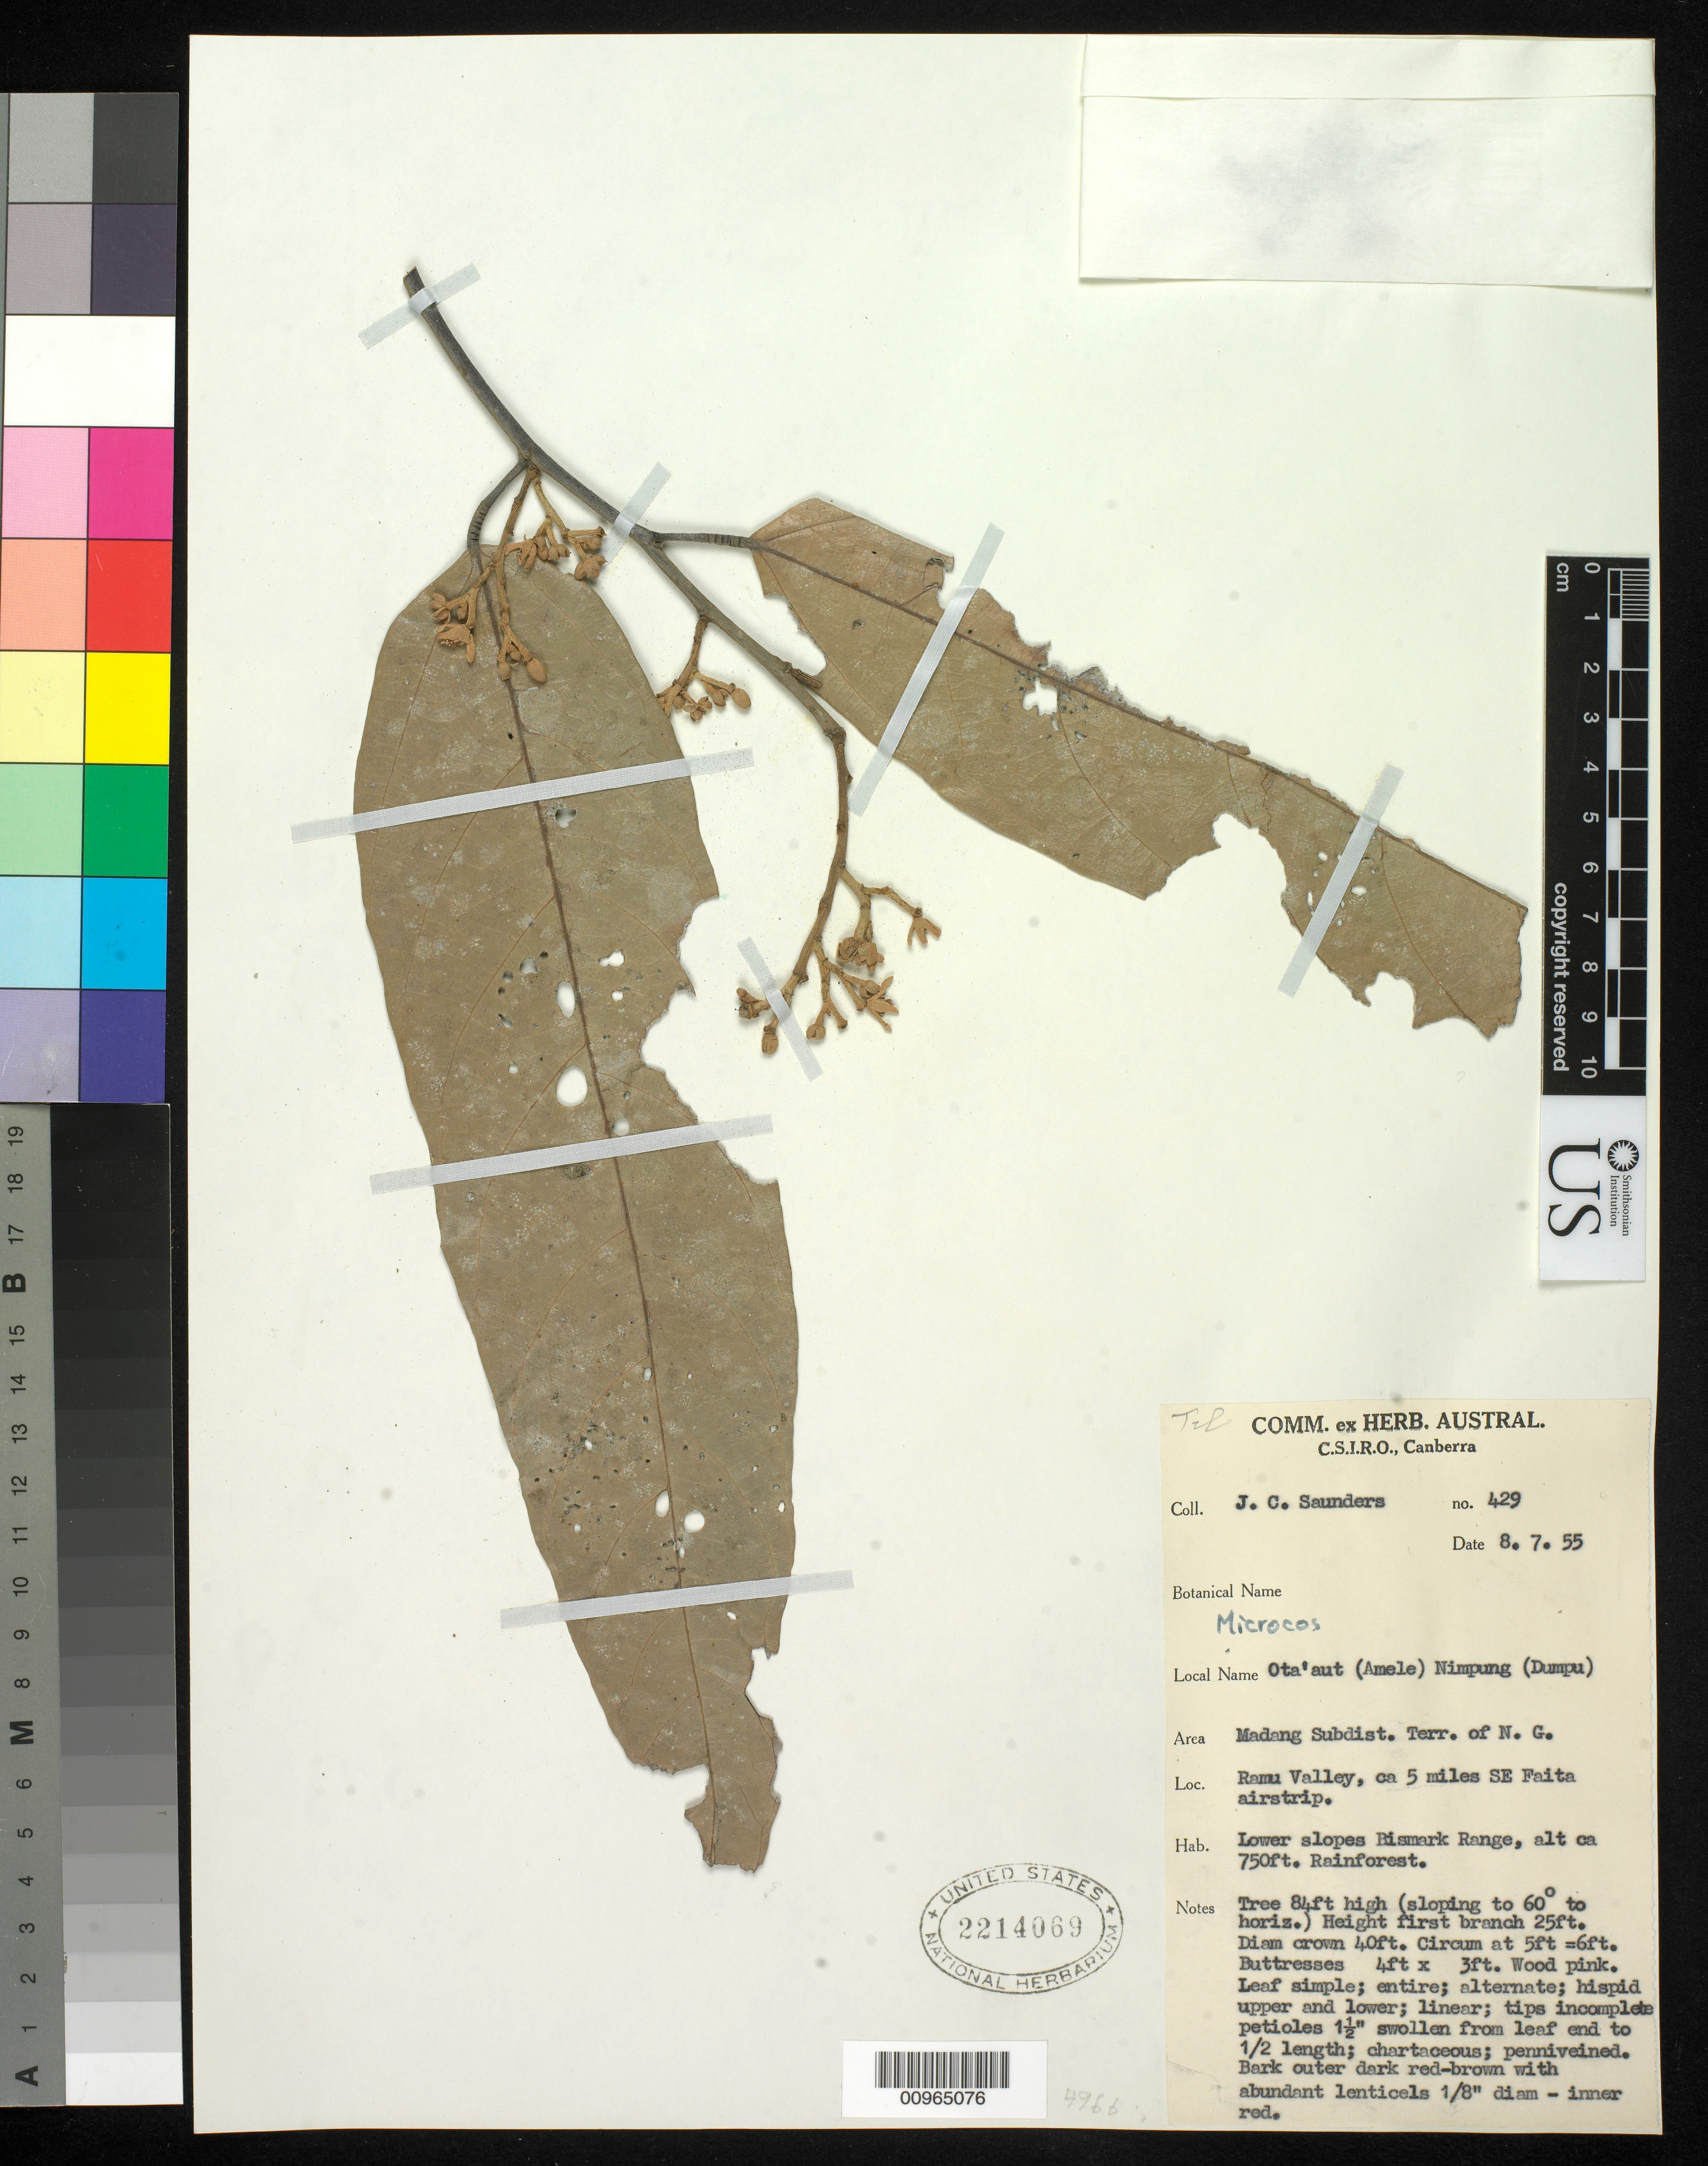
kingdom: Plantae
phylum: Tracheophyta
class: Magnoliopsida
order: Malvales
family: Malvaceae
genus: Microcos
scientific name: Microcos argentata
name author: Burret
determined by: James, S. A.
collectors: J. C. Saunders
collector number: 429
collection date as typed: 08 Jul 1955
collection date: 1955-07-08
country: Papua New Guinea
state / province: Madang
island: New Guinea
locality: Ramu Valley, ca 5 miles SE Faita airstrip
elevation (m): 229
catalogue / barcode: US 2214069